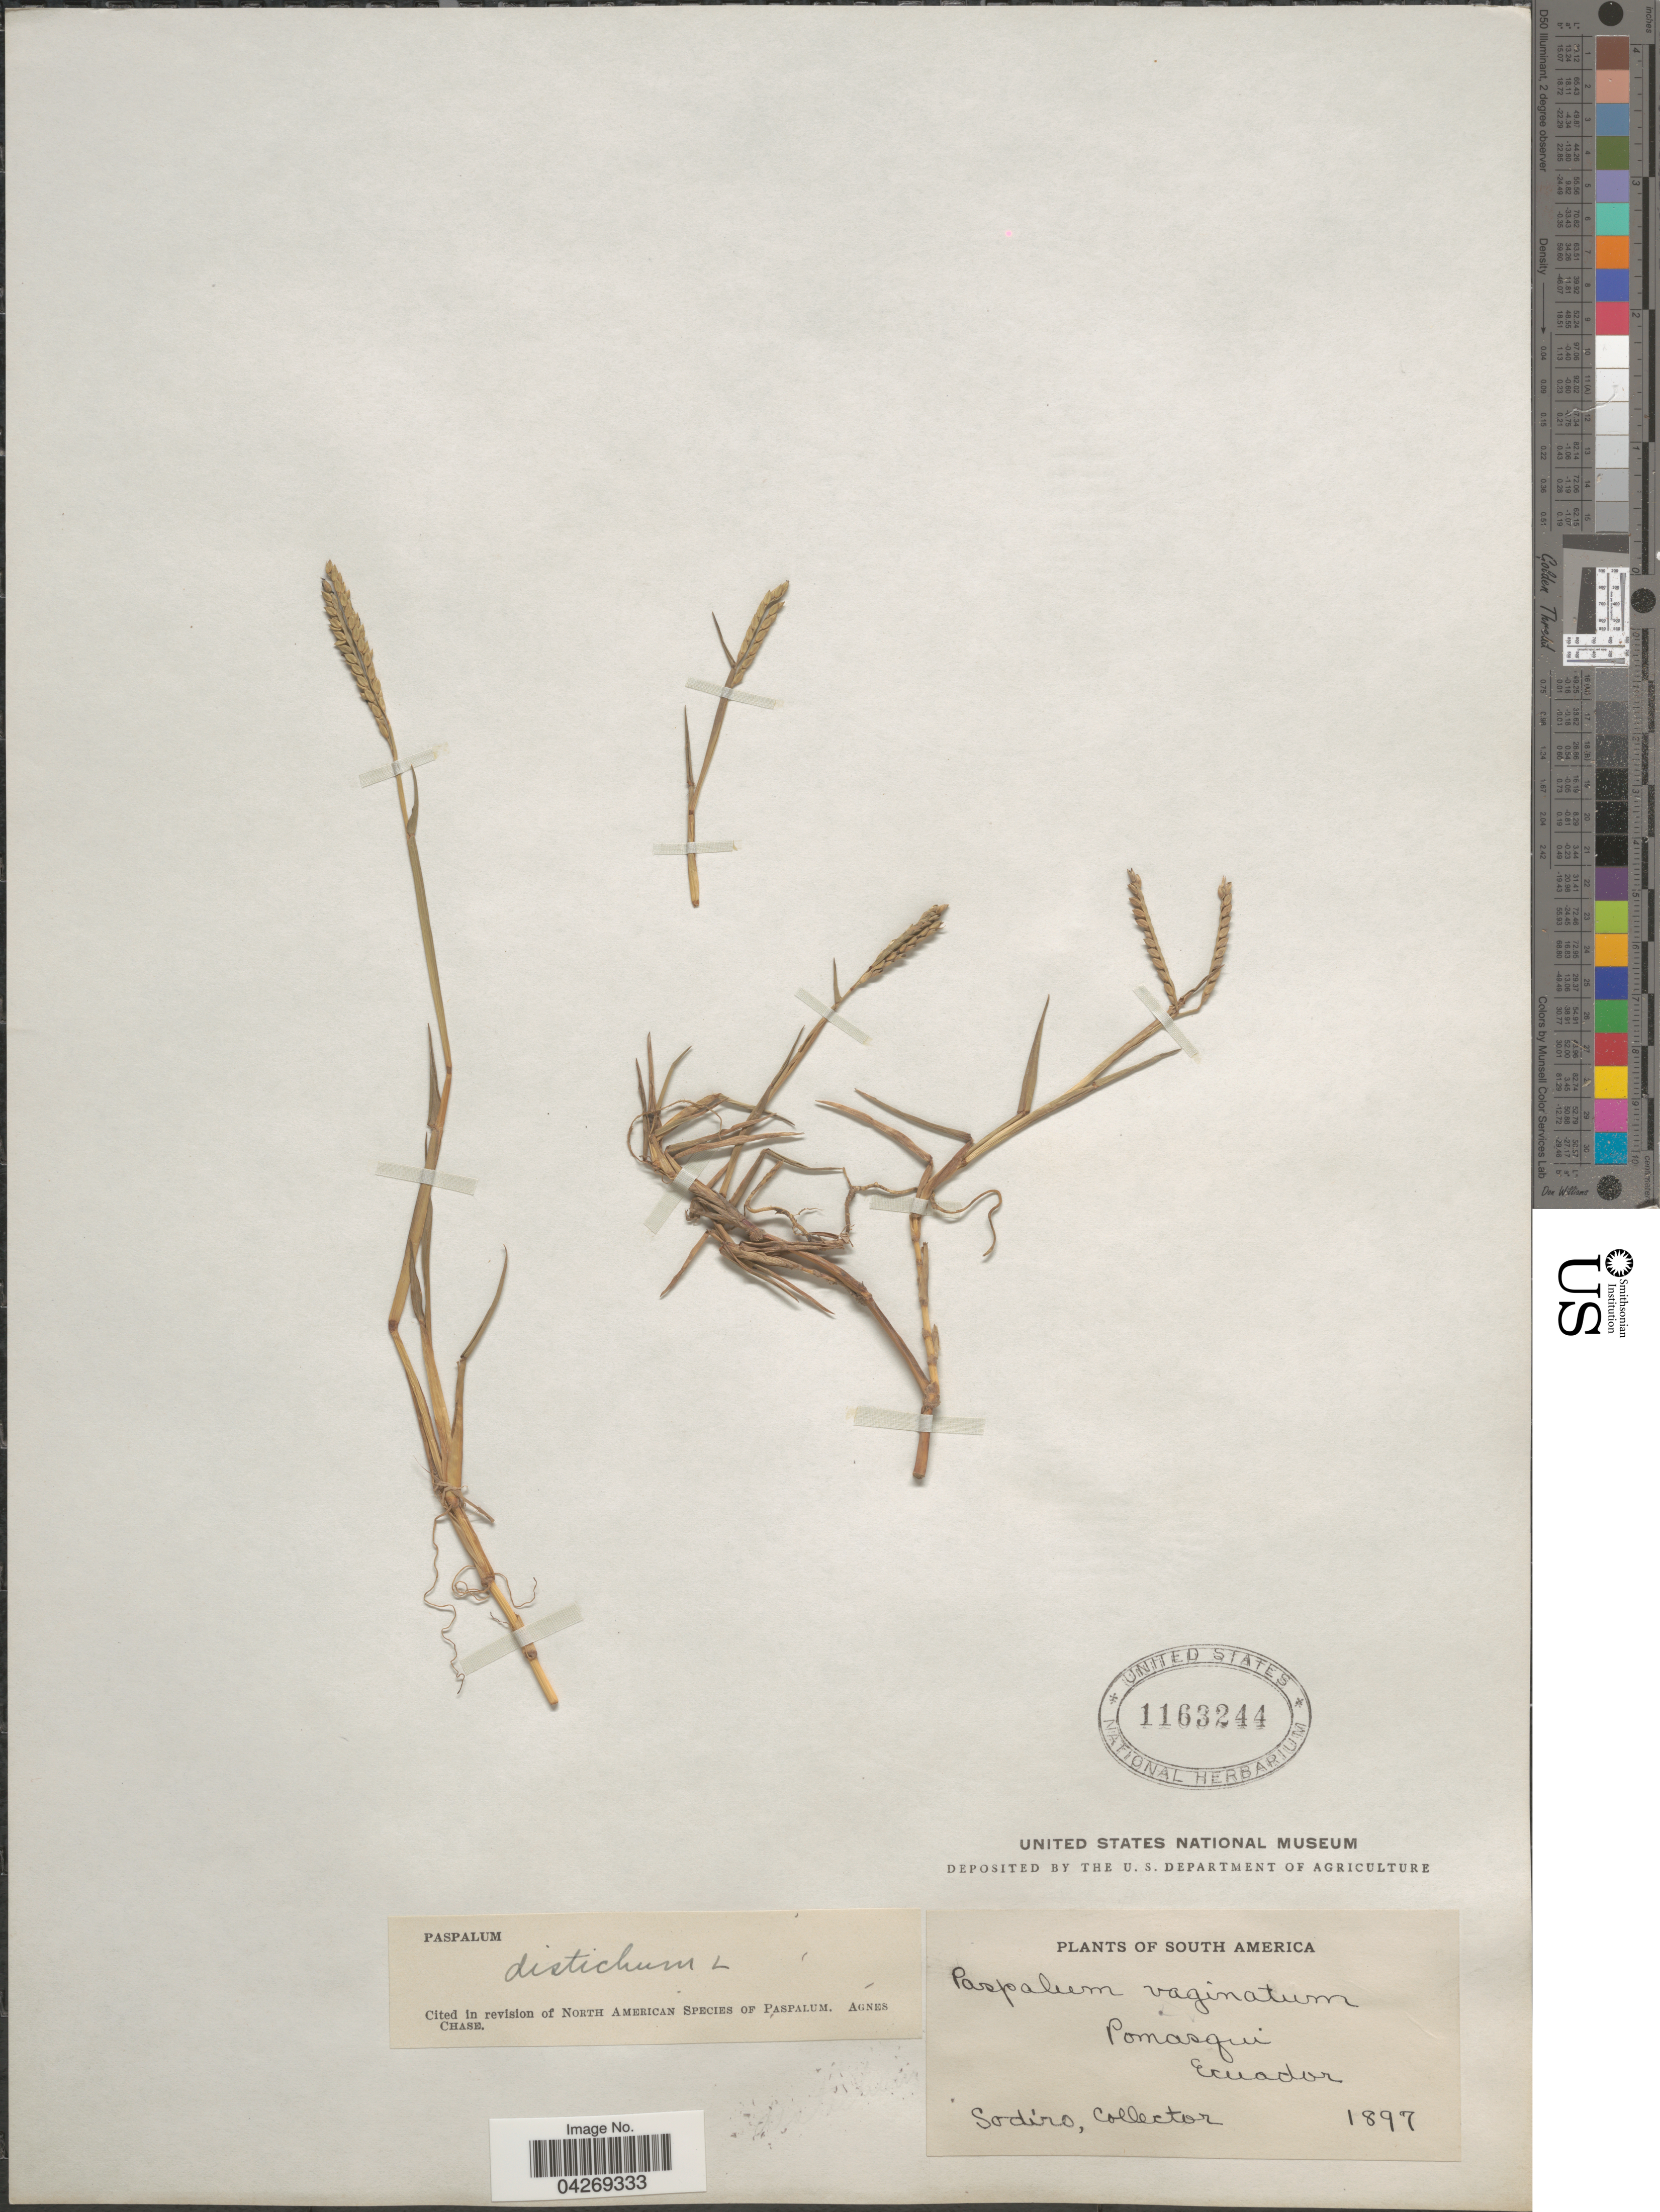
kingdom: Plantae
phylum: Tracheophyta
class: Liliopsida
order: Poales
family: Poaceae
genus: Paspalum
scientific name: Paspalum distichum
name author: L.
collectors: Sodiro, --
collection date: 1897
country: Ecuador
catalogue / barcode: US 1163244